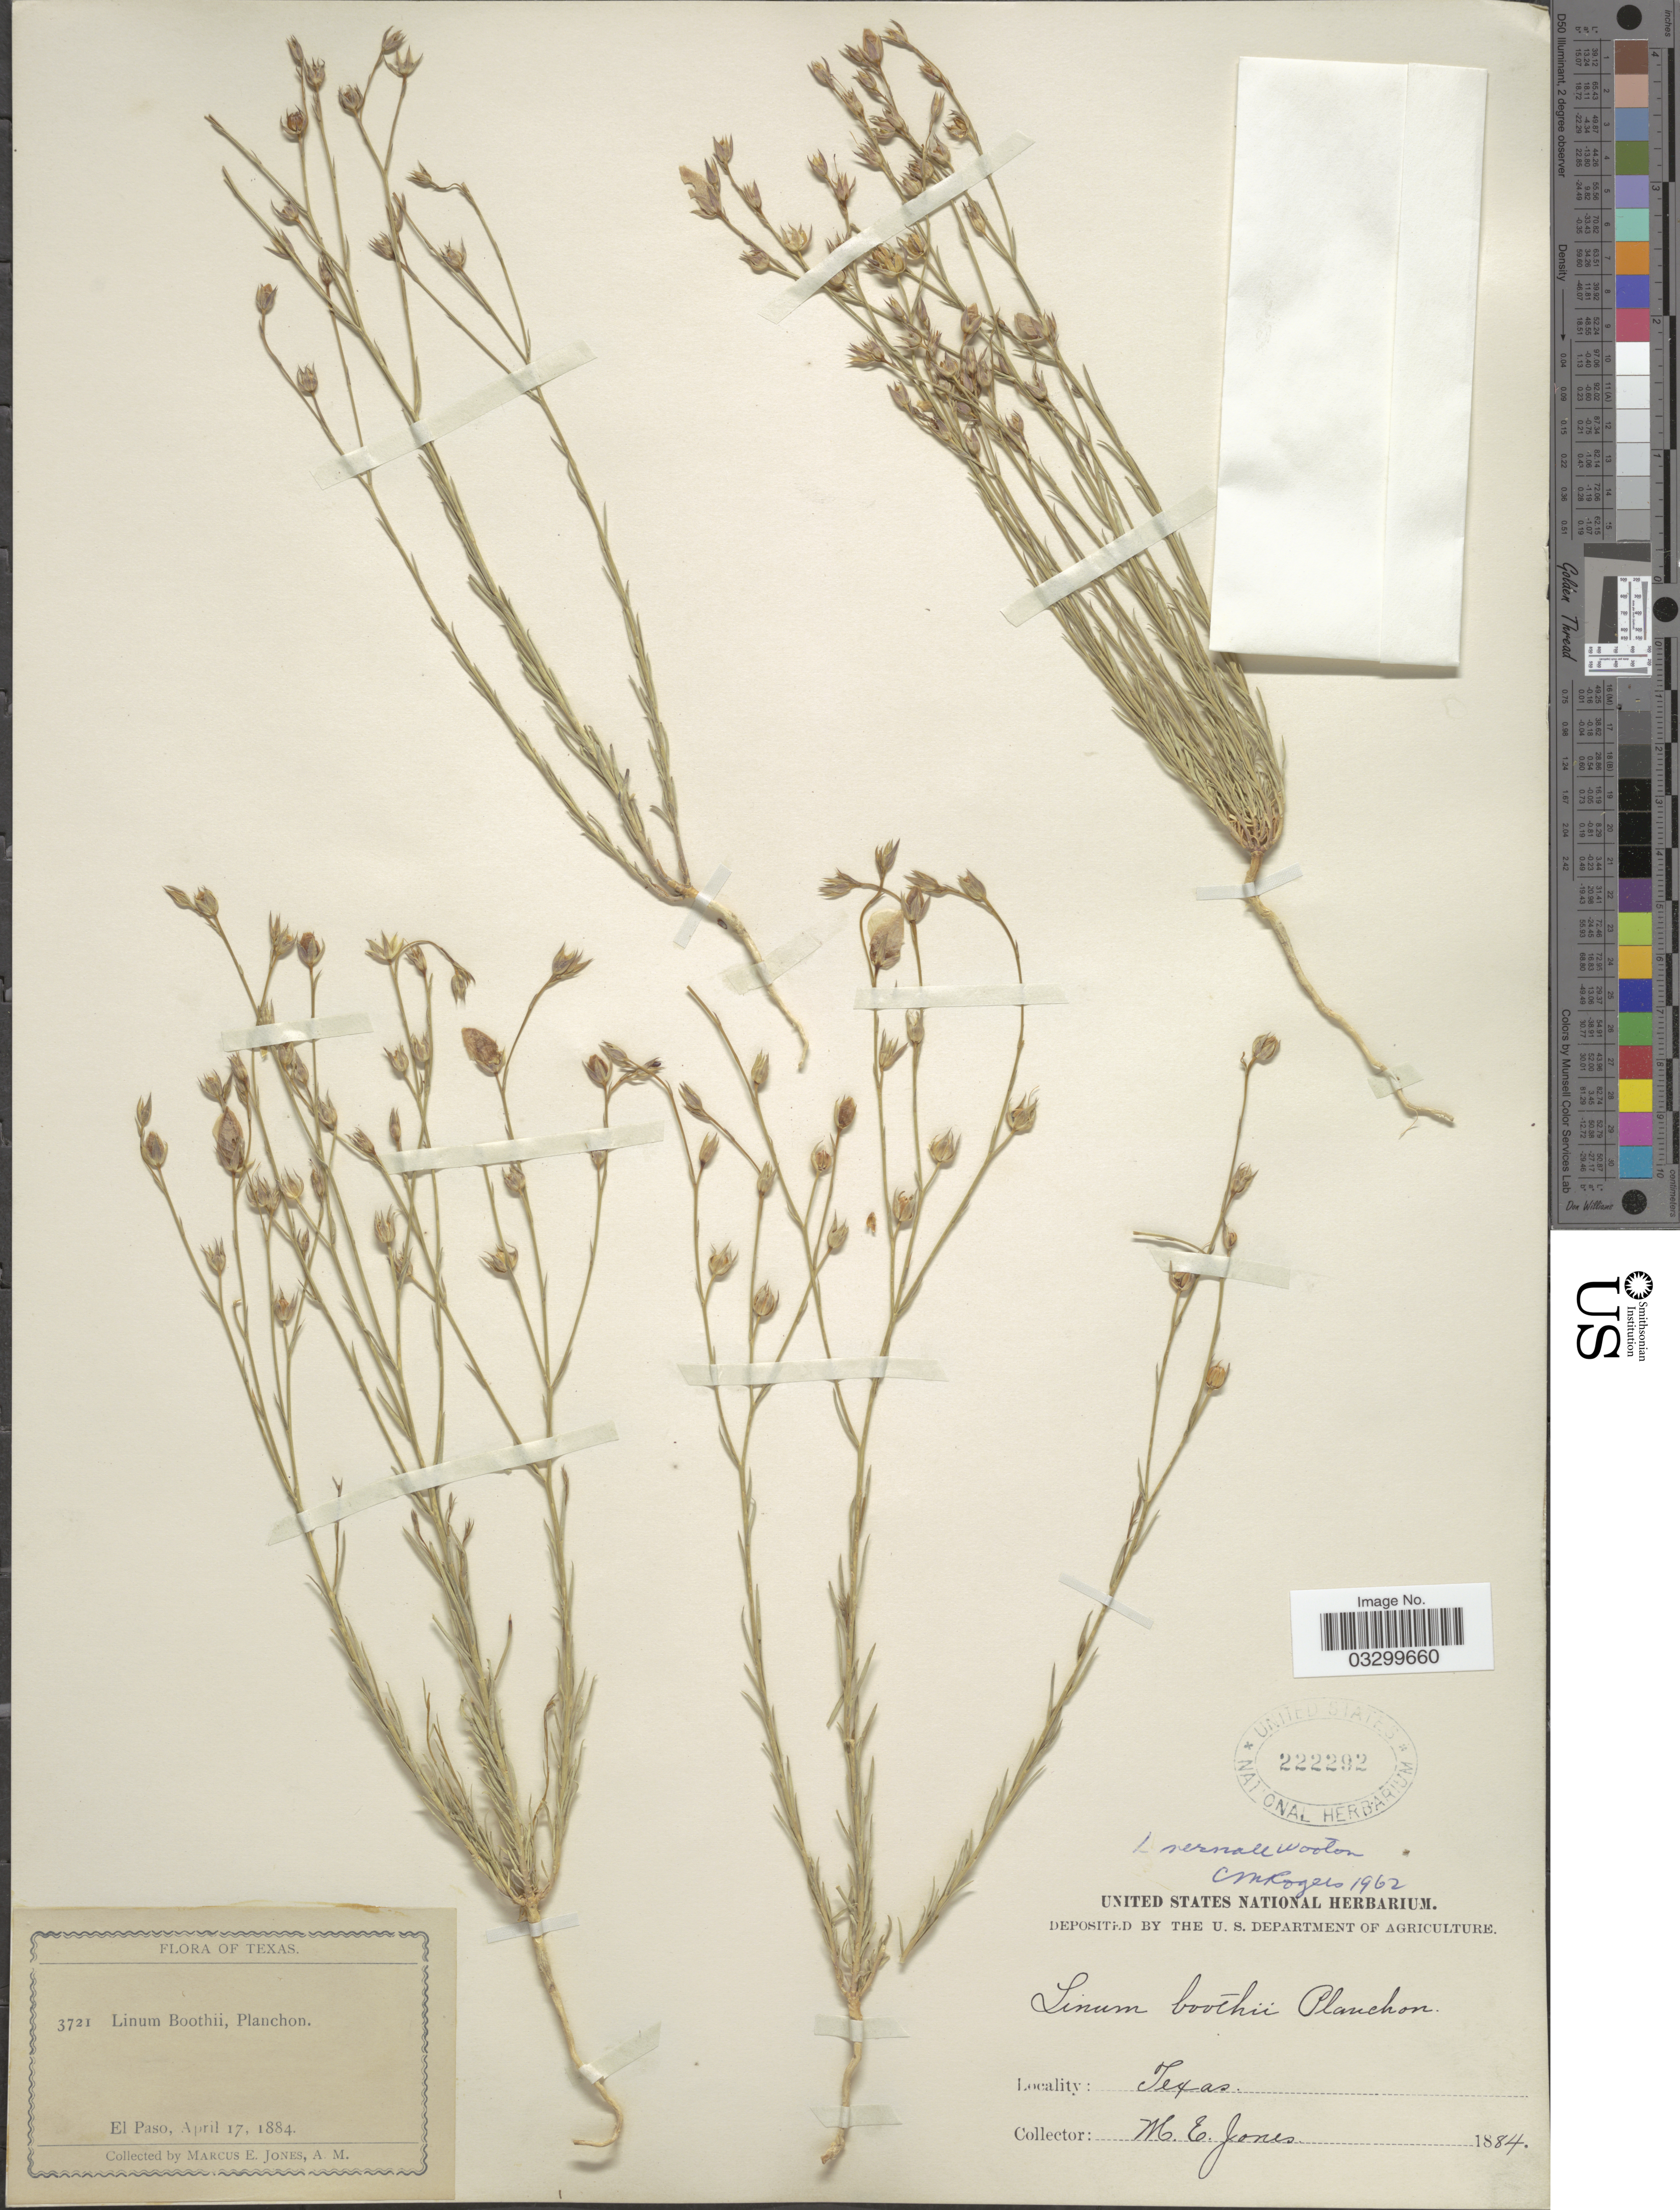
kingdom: Plantae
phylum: Tracheophyta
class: Magnoliopsida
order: Malpighiales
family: Linaceae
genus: Linum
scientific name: Linum vernale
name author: Wooton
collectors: M. E. Jones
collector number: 3721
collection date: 1884-04-17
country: United States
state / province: Texas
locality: El Paso.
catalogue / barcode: US 222292